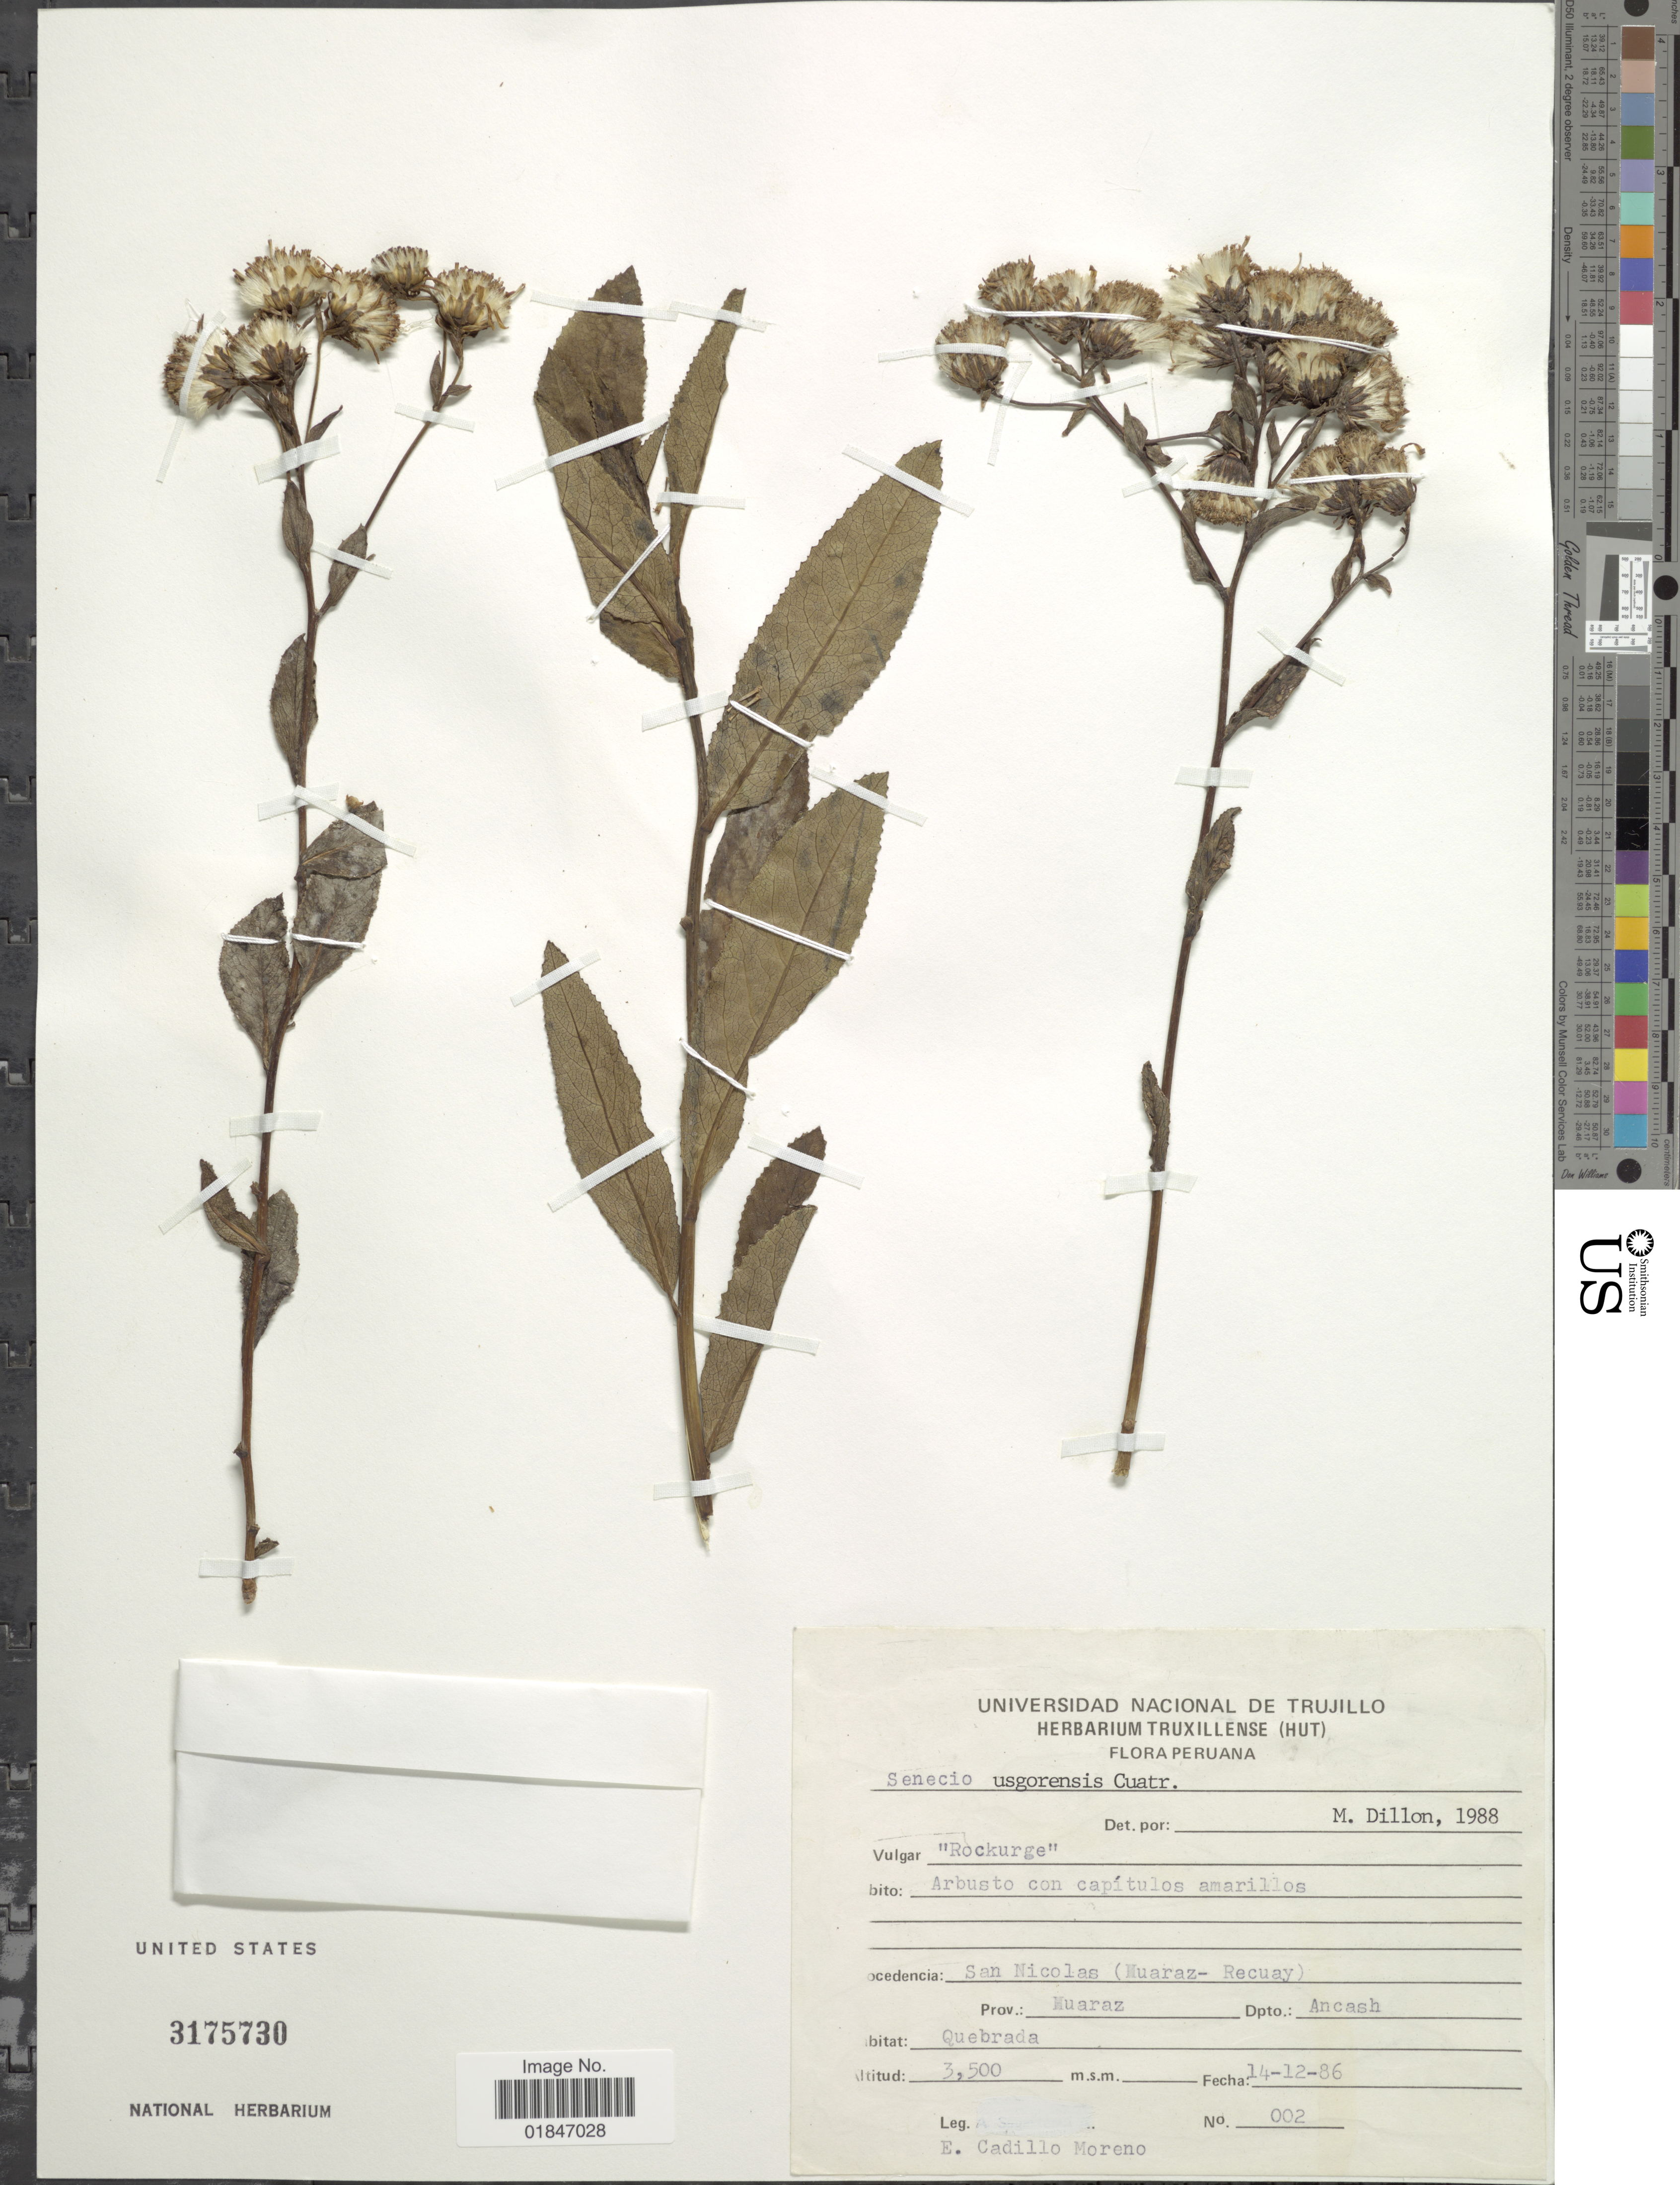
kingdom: Plantae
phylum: Tracheophyta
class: Magnoliopsida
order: Asterales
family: Asteraceae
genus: Dendrophorbium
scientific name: Dendrophorbium usgorense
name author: (Cuatrec.) C. Jeffrey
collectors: E. Moreno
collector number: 002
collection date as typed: Transcribed d/m/y: 14/12/86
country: Peru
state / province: Ancash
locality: Procendencia: San Nicolas (Huarez-Recuay), Prov. Huaraz, Dpto.: Ancash.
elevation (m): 3500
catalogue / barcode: US 3175730